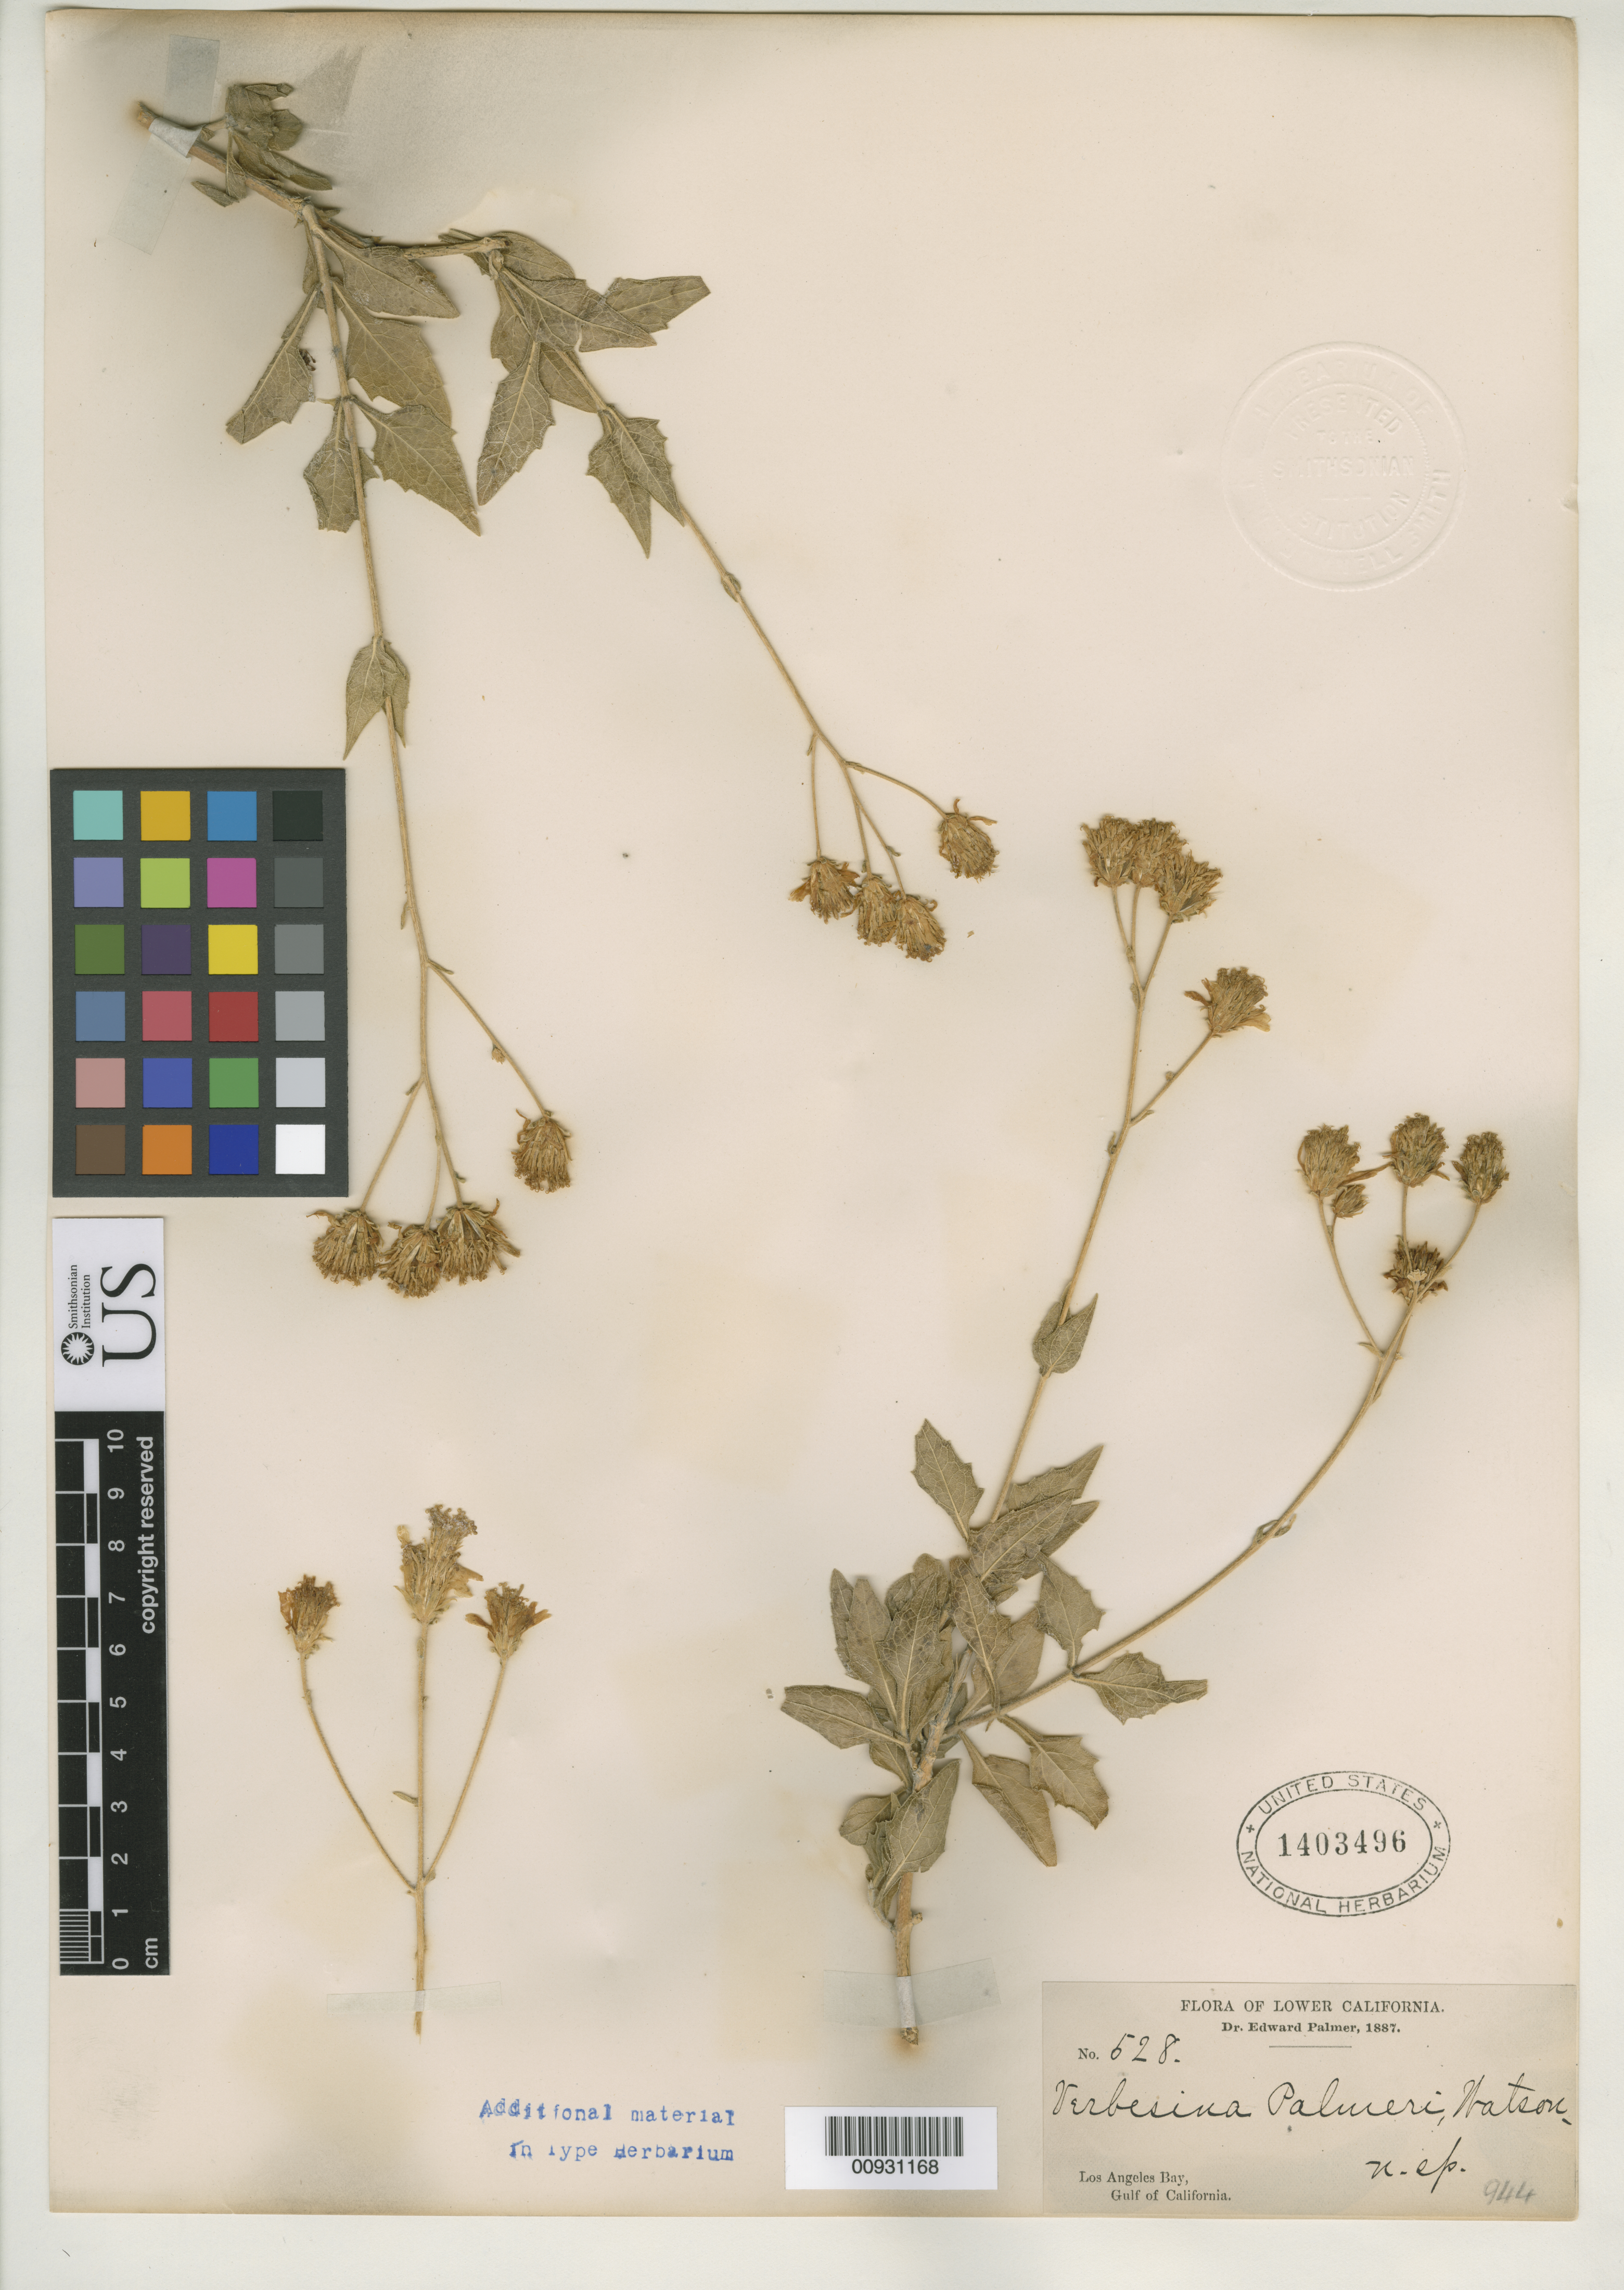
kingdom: Plantae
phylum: Tracheophyta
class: Magnoliopsida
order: Asterales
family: Asteraceae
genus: Verbesina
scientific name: Verbesina palmeri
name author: S. Watson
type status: Isotype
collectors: E. Palmer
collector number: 528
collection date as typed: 1887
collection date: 1887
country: Mexico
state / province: Baja California Sur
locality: Los Angeles Bay, Gulf of California.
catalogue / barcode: US 1403496